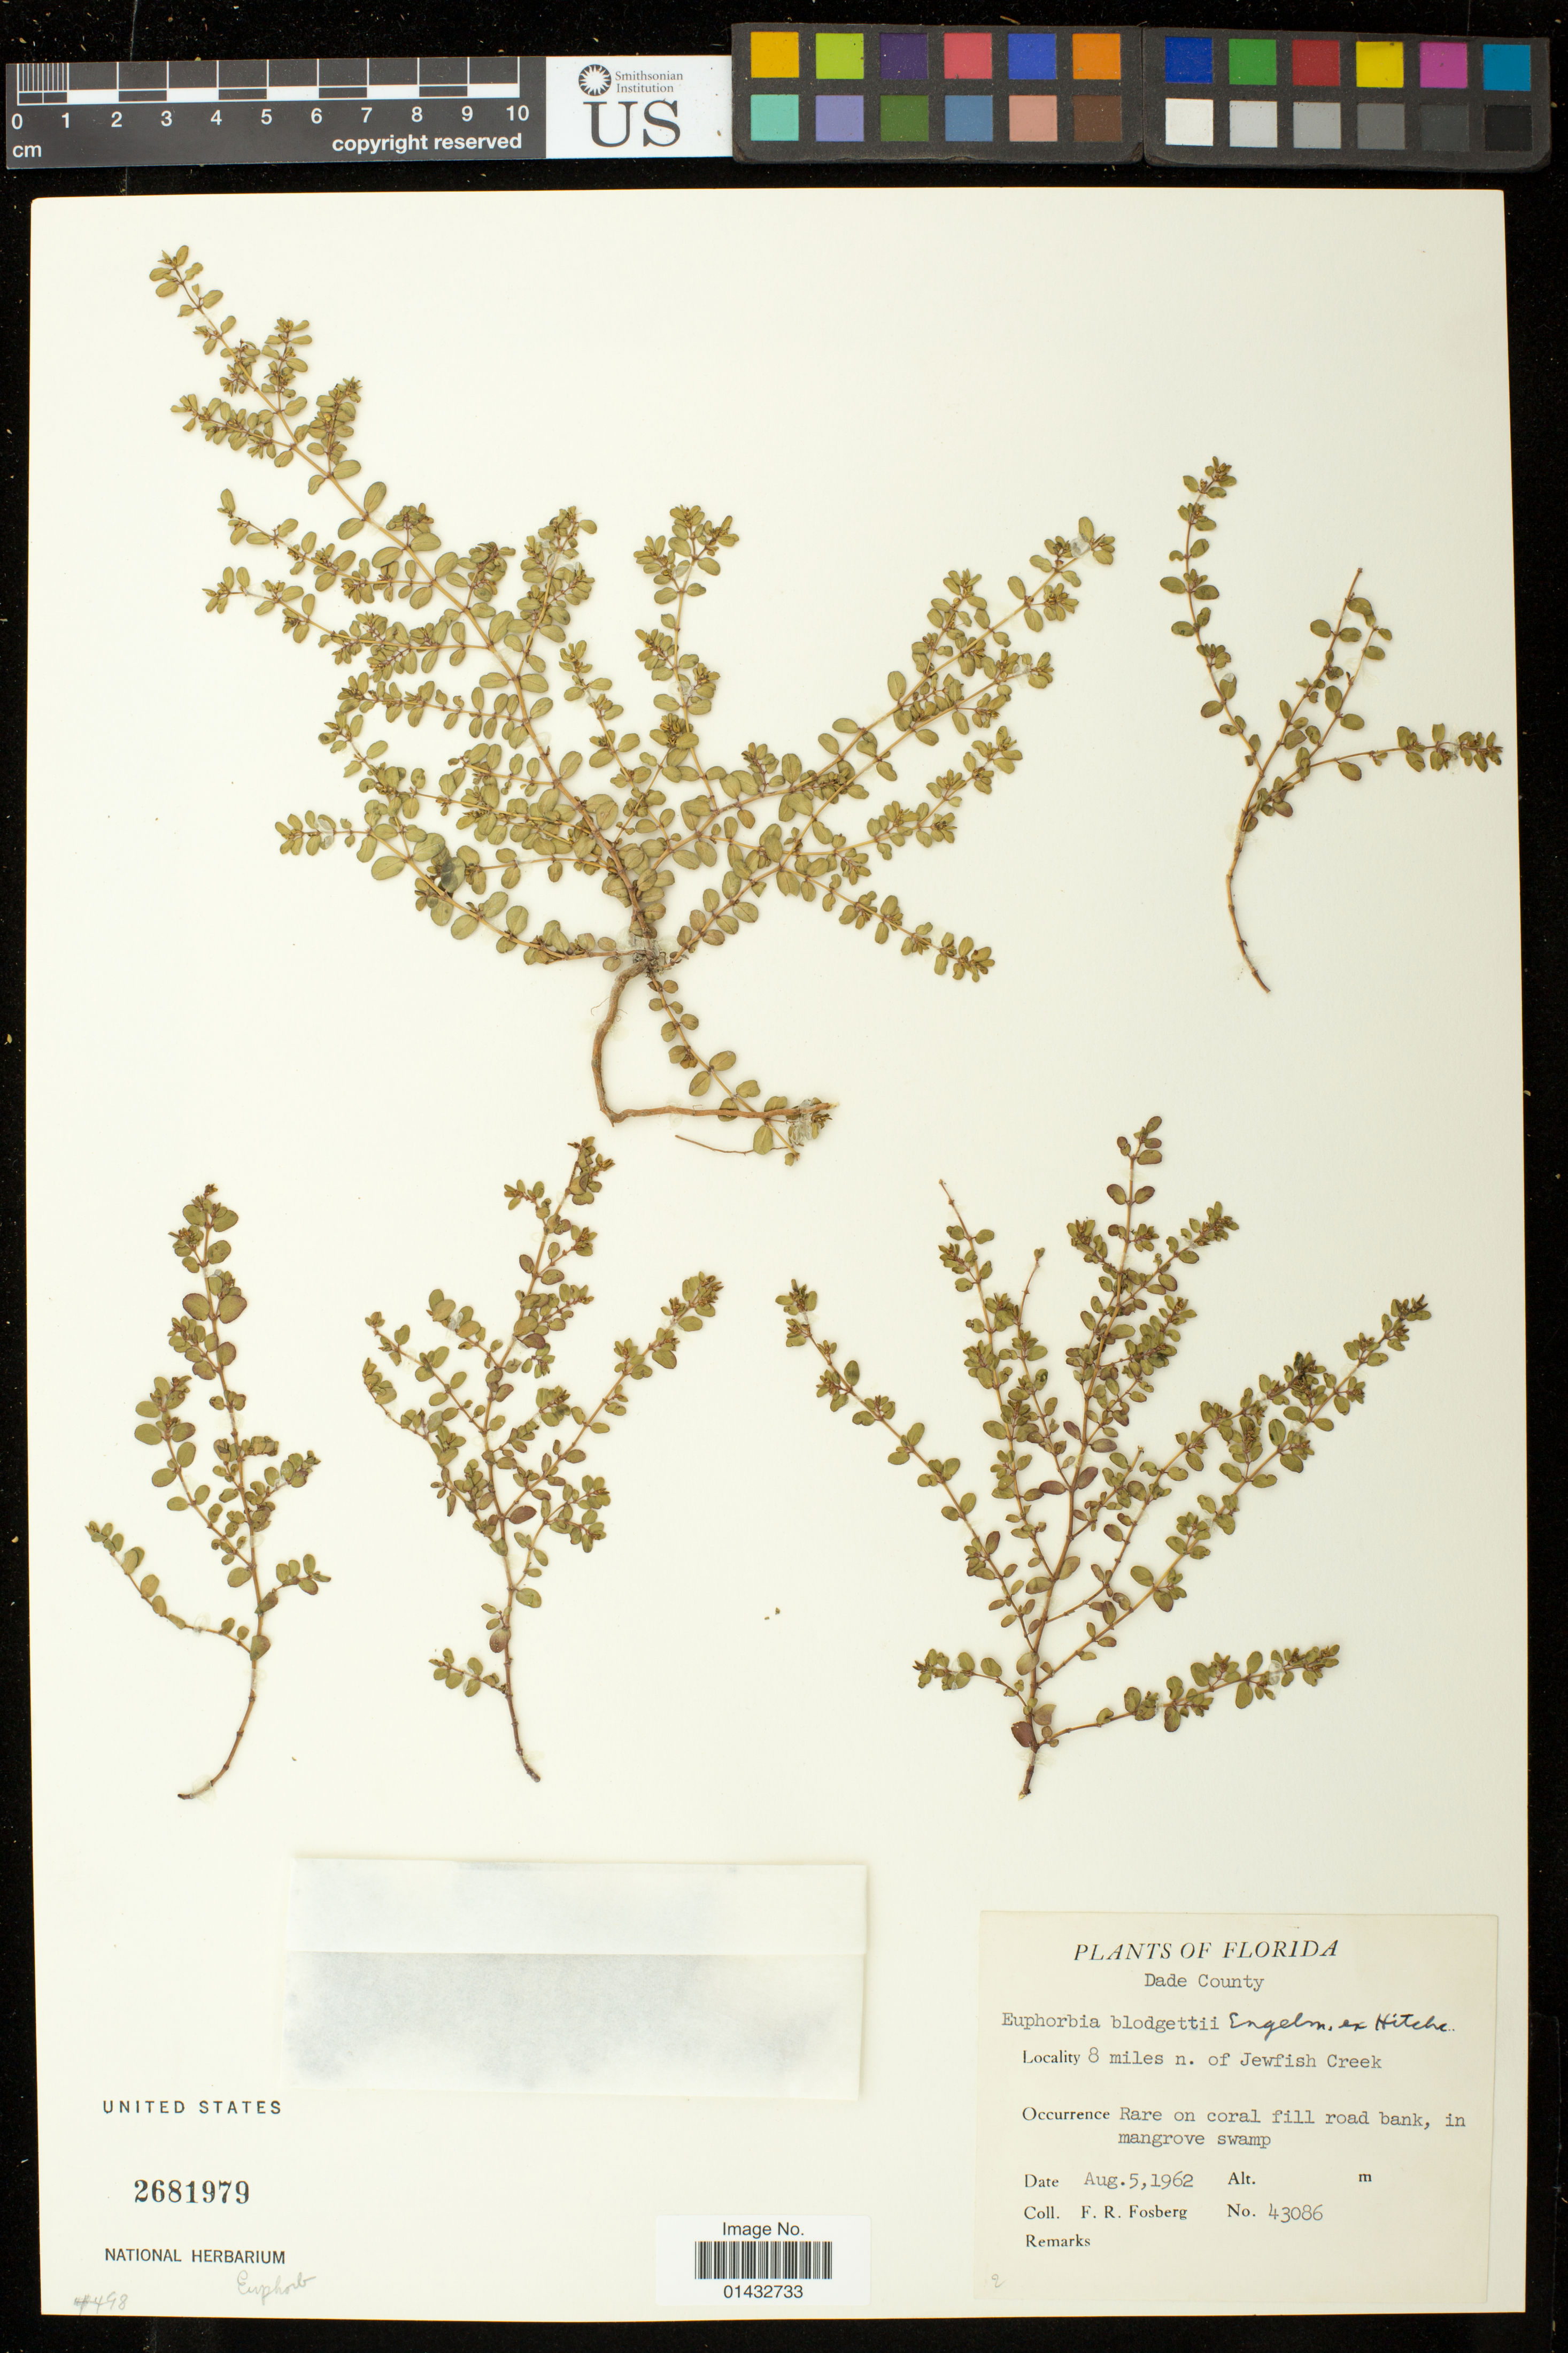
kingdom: Plantae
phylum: Tracheophyta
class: Magnoliopsida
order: Malpighiales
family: Euphorbiaceae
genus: Euphorbia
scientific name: Euphorbia blodgettii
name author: Engelm. ex Hitchc.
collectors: F. R. Fosberg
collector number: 43086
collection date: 1962-08-05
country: United States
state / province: Florida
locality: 8 miles n. of Jewfish Creek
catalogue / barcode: US 2681979